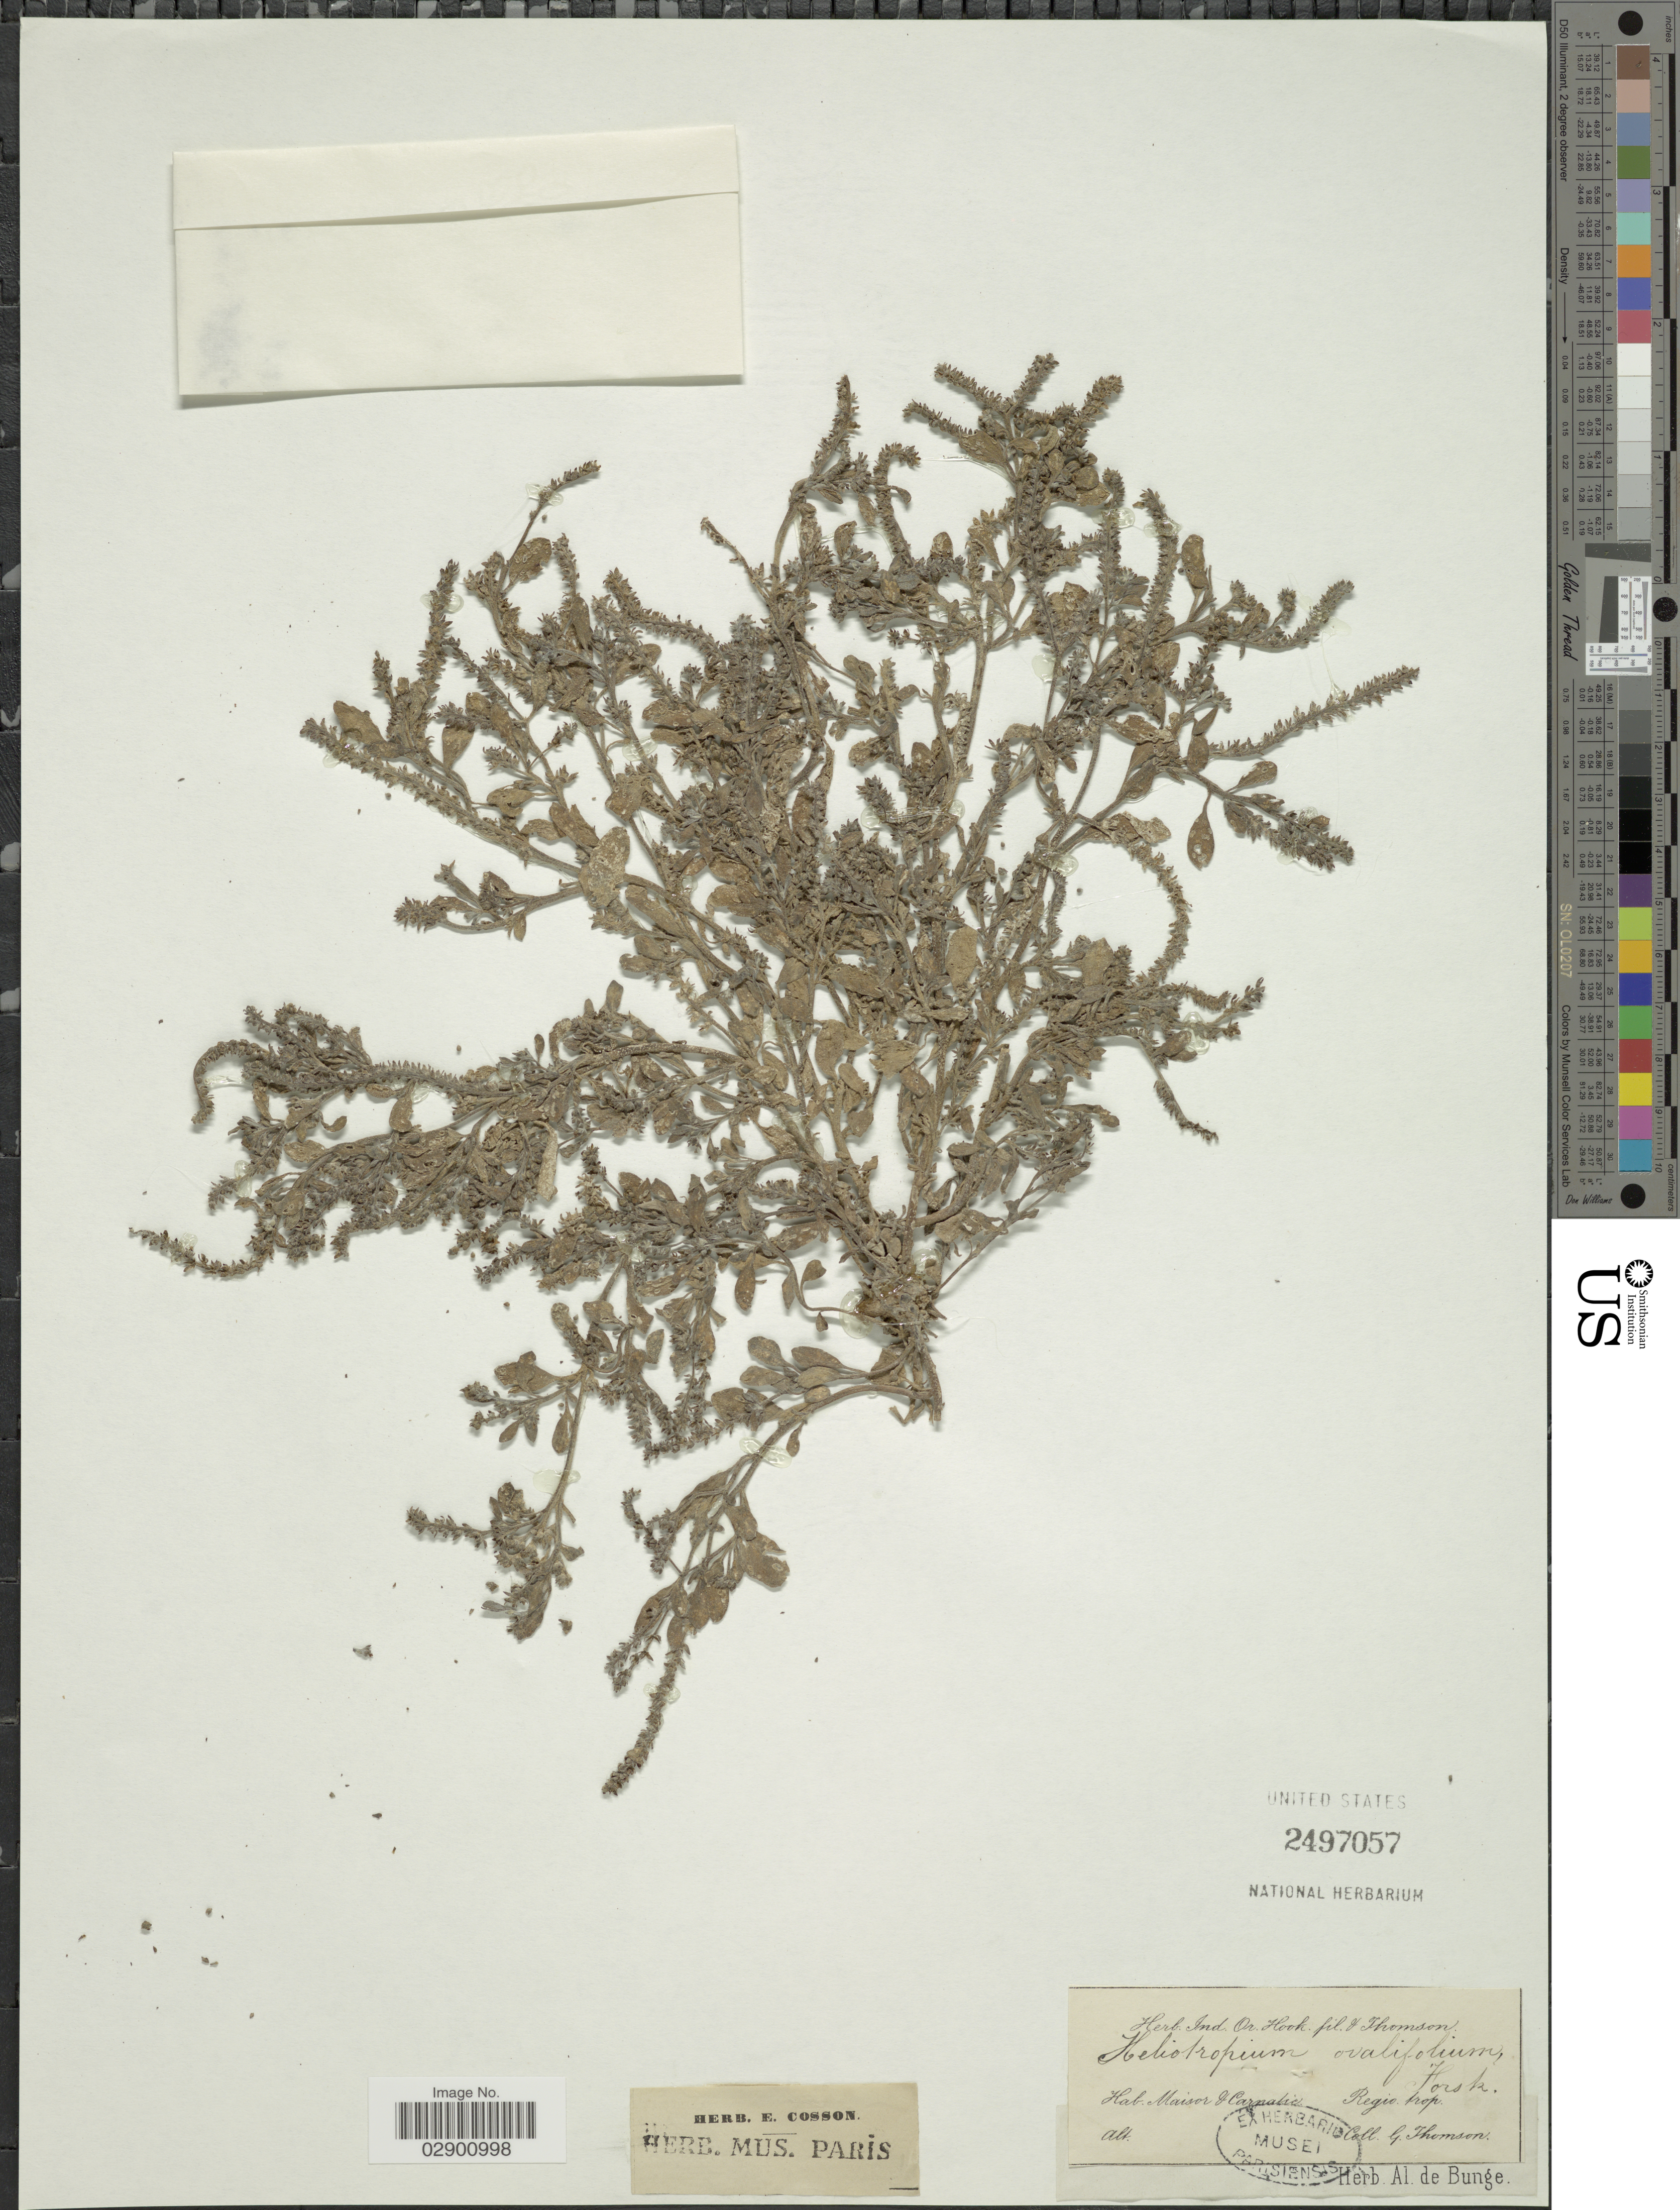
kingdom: Plantae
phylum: Tracheophyta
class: Magnoliopsida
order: Boraginales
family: Heliotropiaceae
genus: Heliotropium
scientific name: Heliotropium ovalifolium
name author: Forssk.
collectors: G. Thomson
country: India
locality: Maisor & Carnatic.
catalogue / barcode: US 2497057